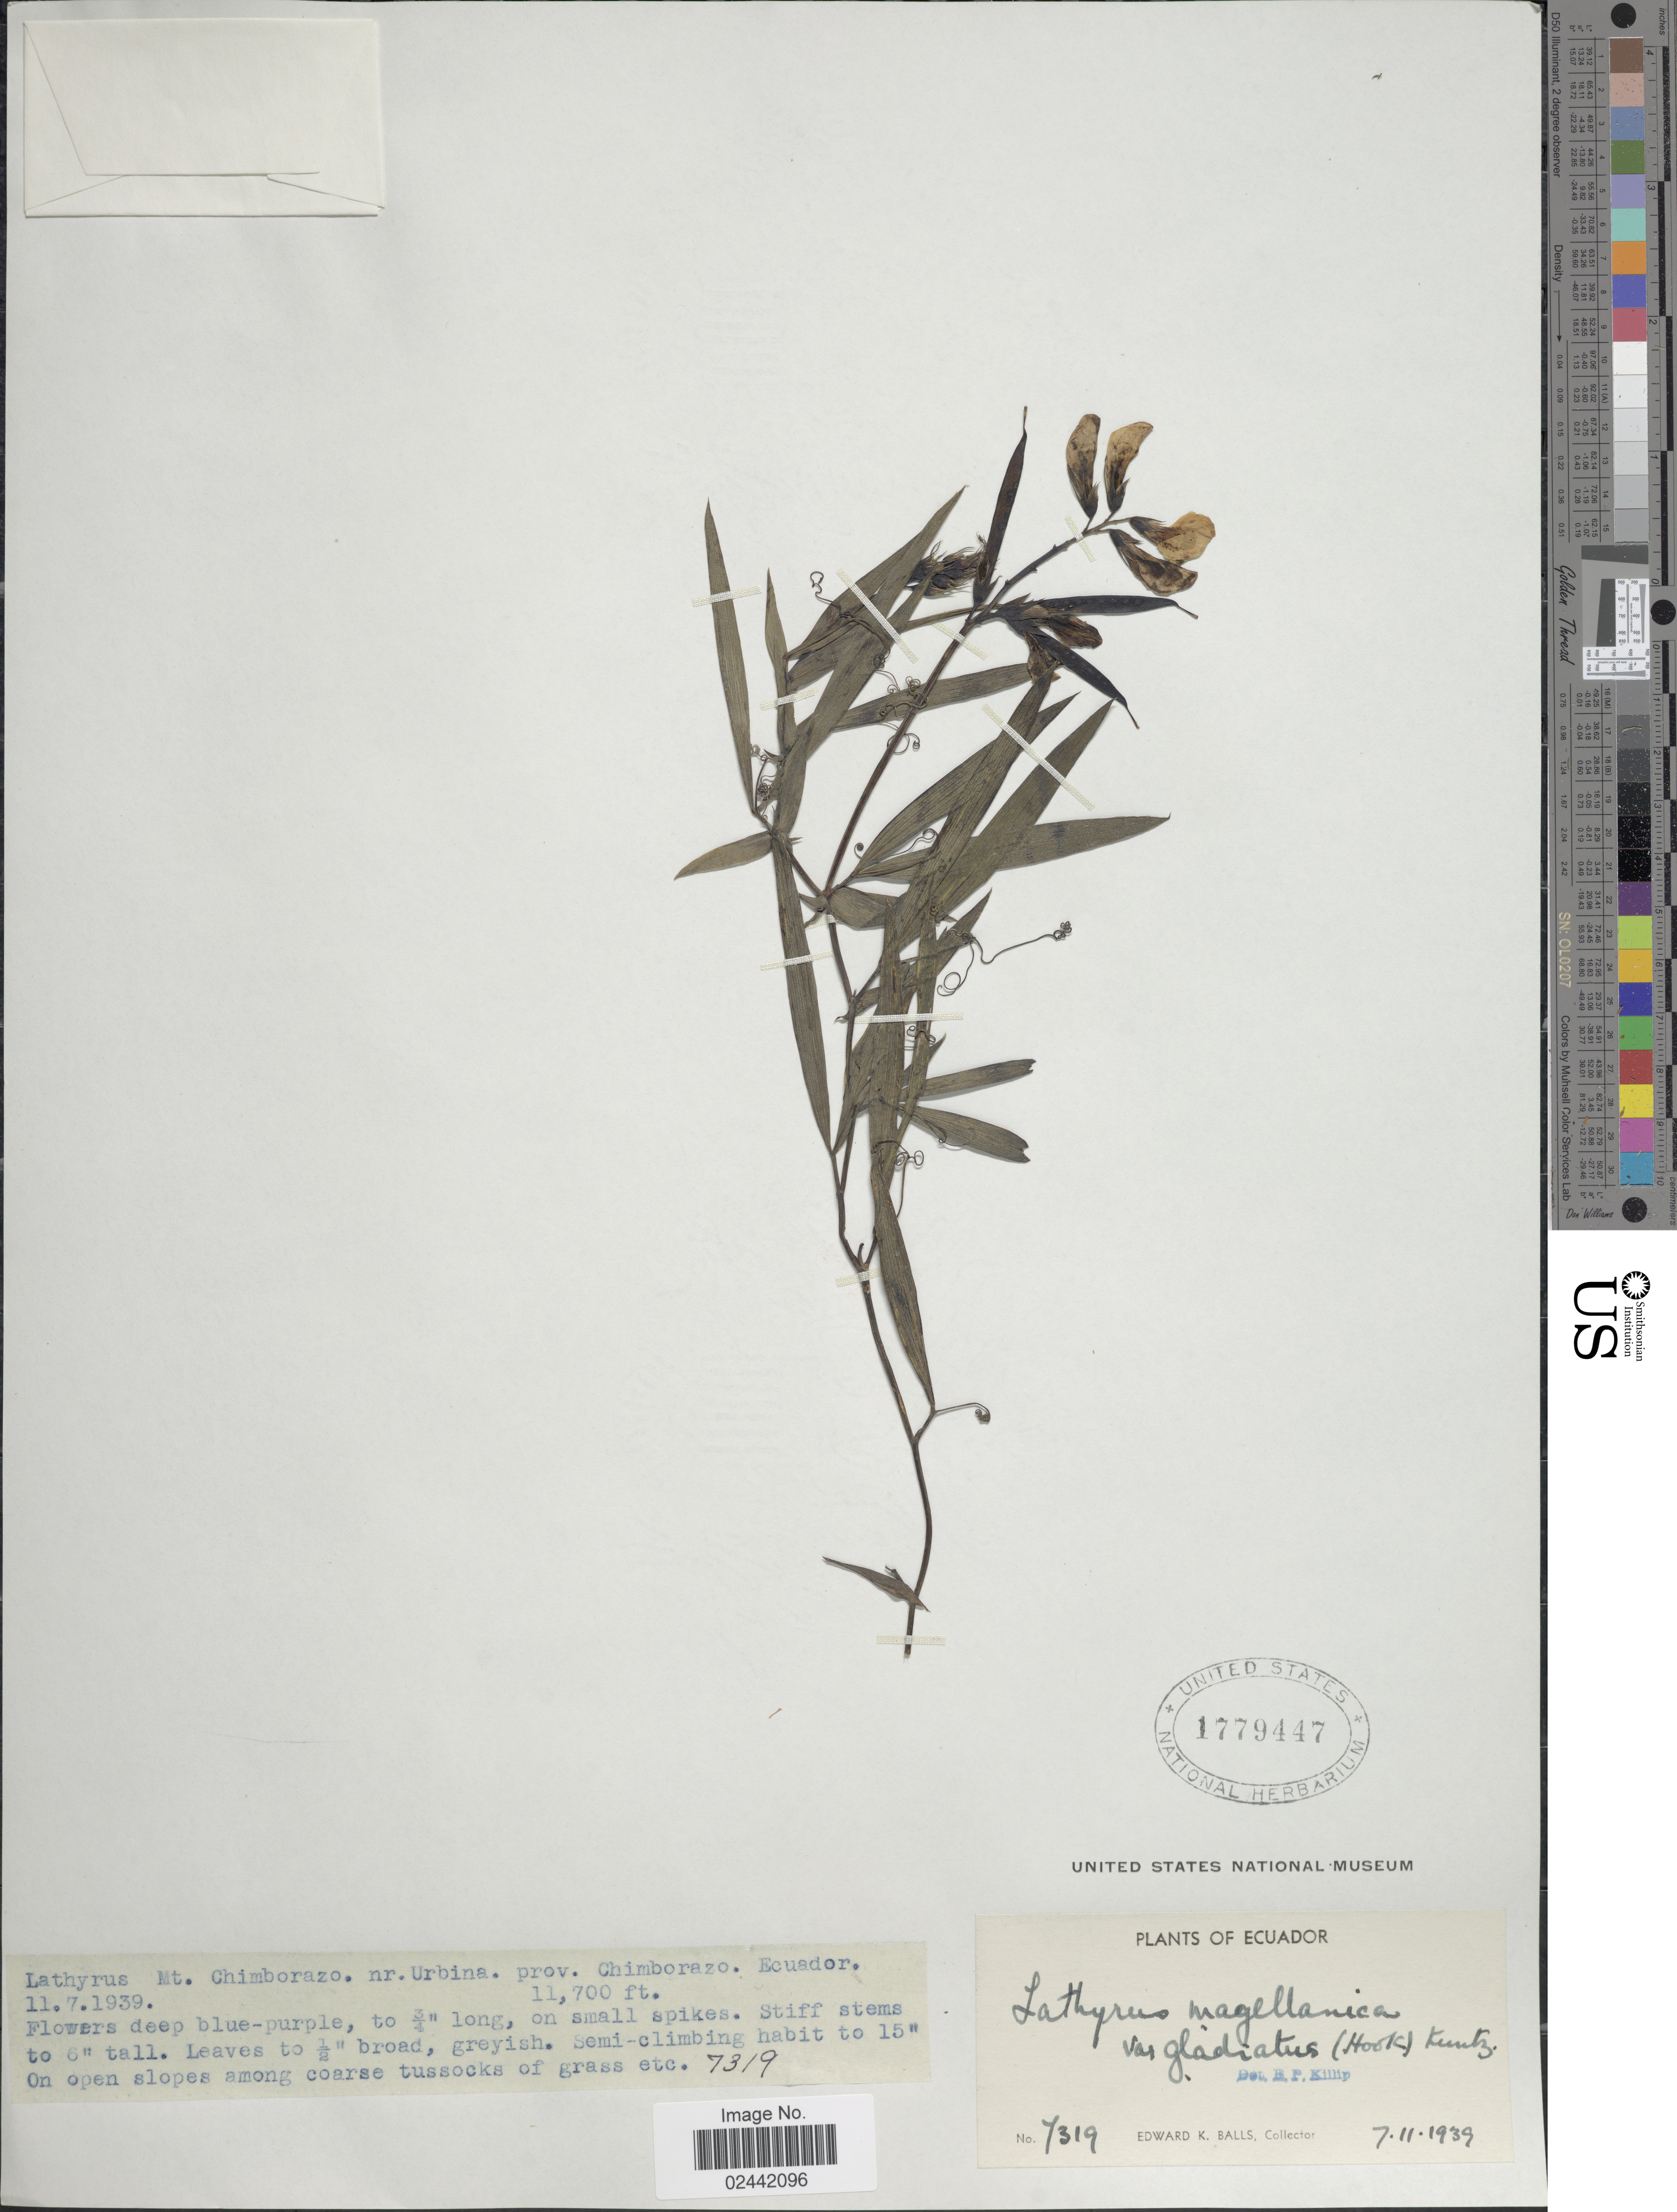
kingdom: Plantae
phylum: Tracheophyta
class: Magnoliopsida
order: Fabales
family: Fabaceae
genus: Lathyrus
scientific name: Lathyrus magellanicus var. gladiatus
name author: (Hook.) Kuntze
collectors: E. K. Balls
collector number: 7319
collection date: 1939-11-07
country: Ecuador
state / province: Chimborazo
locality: Mt. Chimborazo. nr. Urbina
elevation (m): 3566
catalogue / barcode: US 1779447